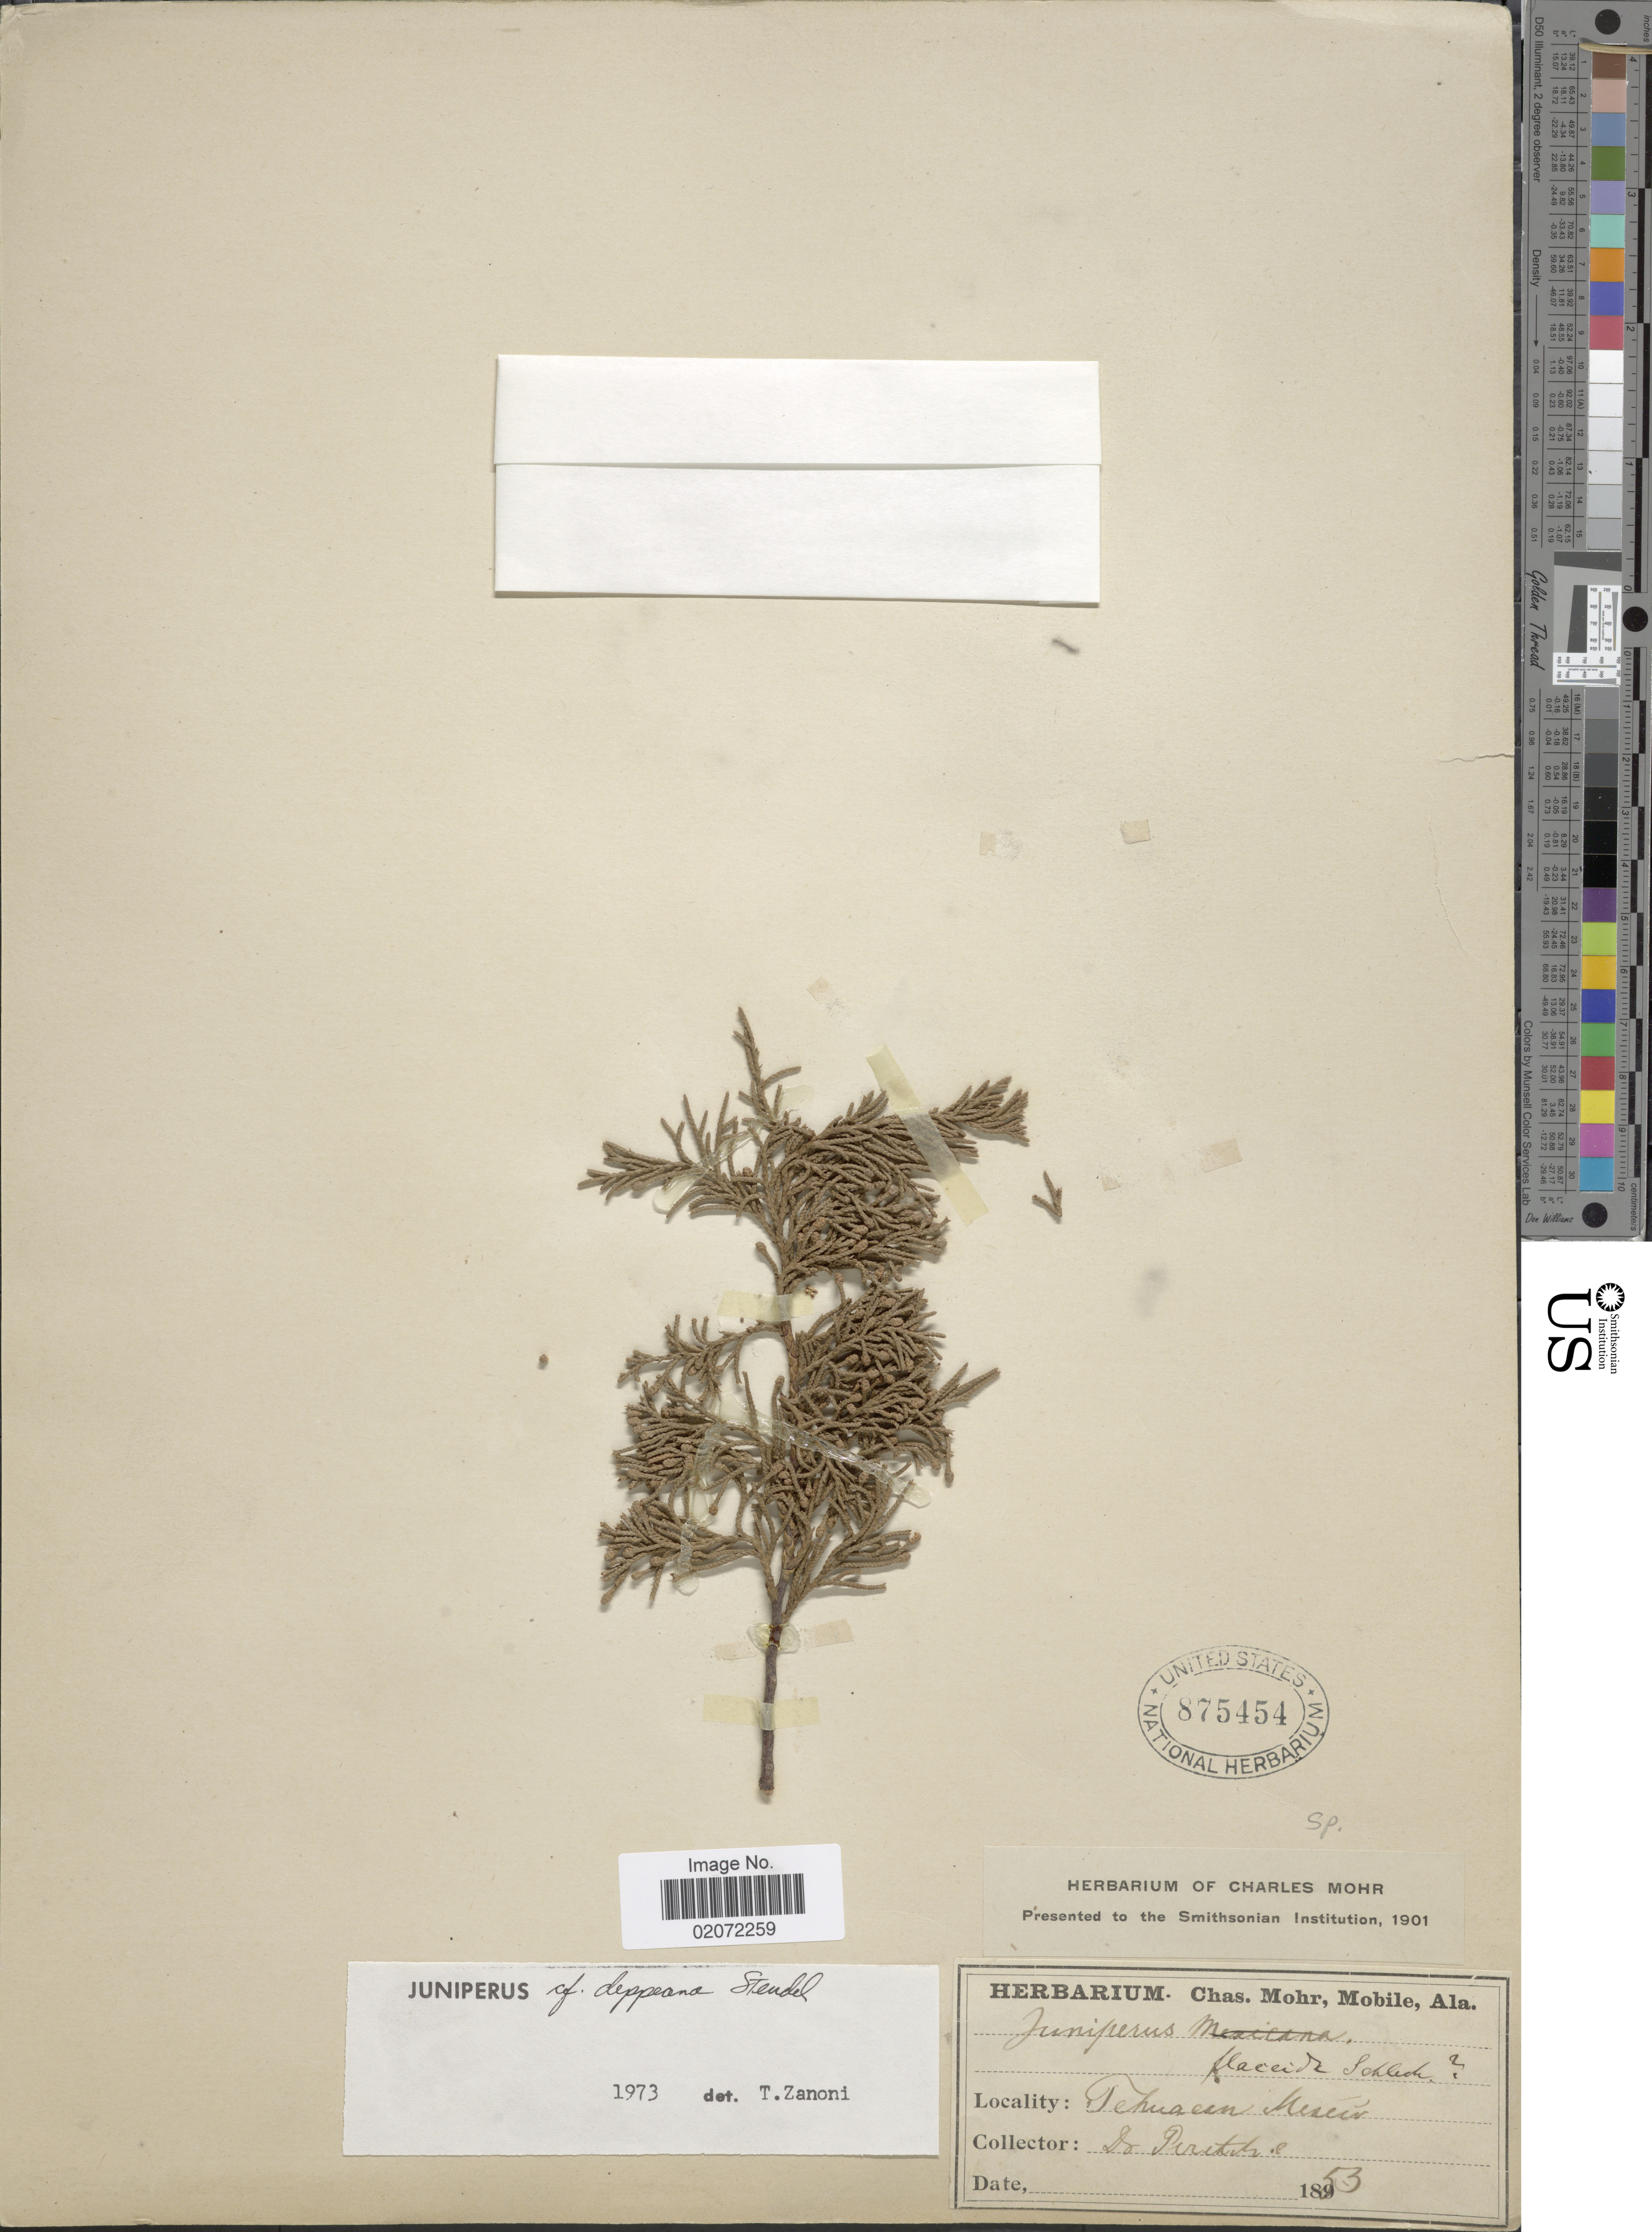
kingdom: Plantae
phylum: Tracheophyta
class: Pinopsida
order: Pinales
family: Cupressaceae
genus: Juniperus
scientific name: Juniperus deppeana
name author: Steud.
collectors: Perethe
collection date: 1853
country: Mexico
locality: Tehuacan Mexico.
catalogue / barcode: US 875454